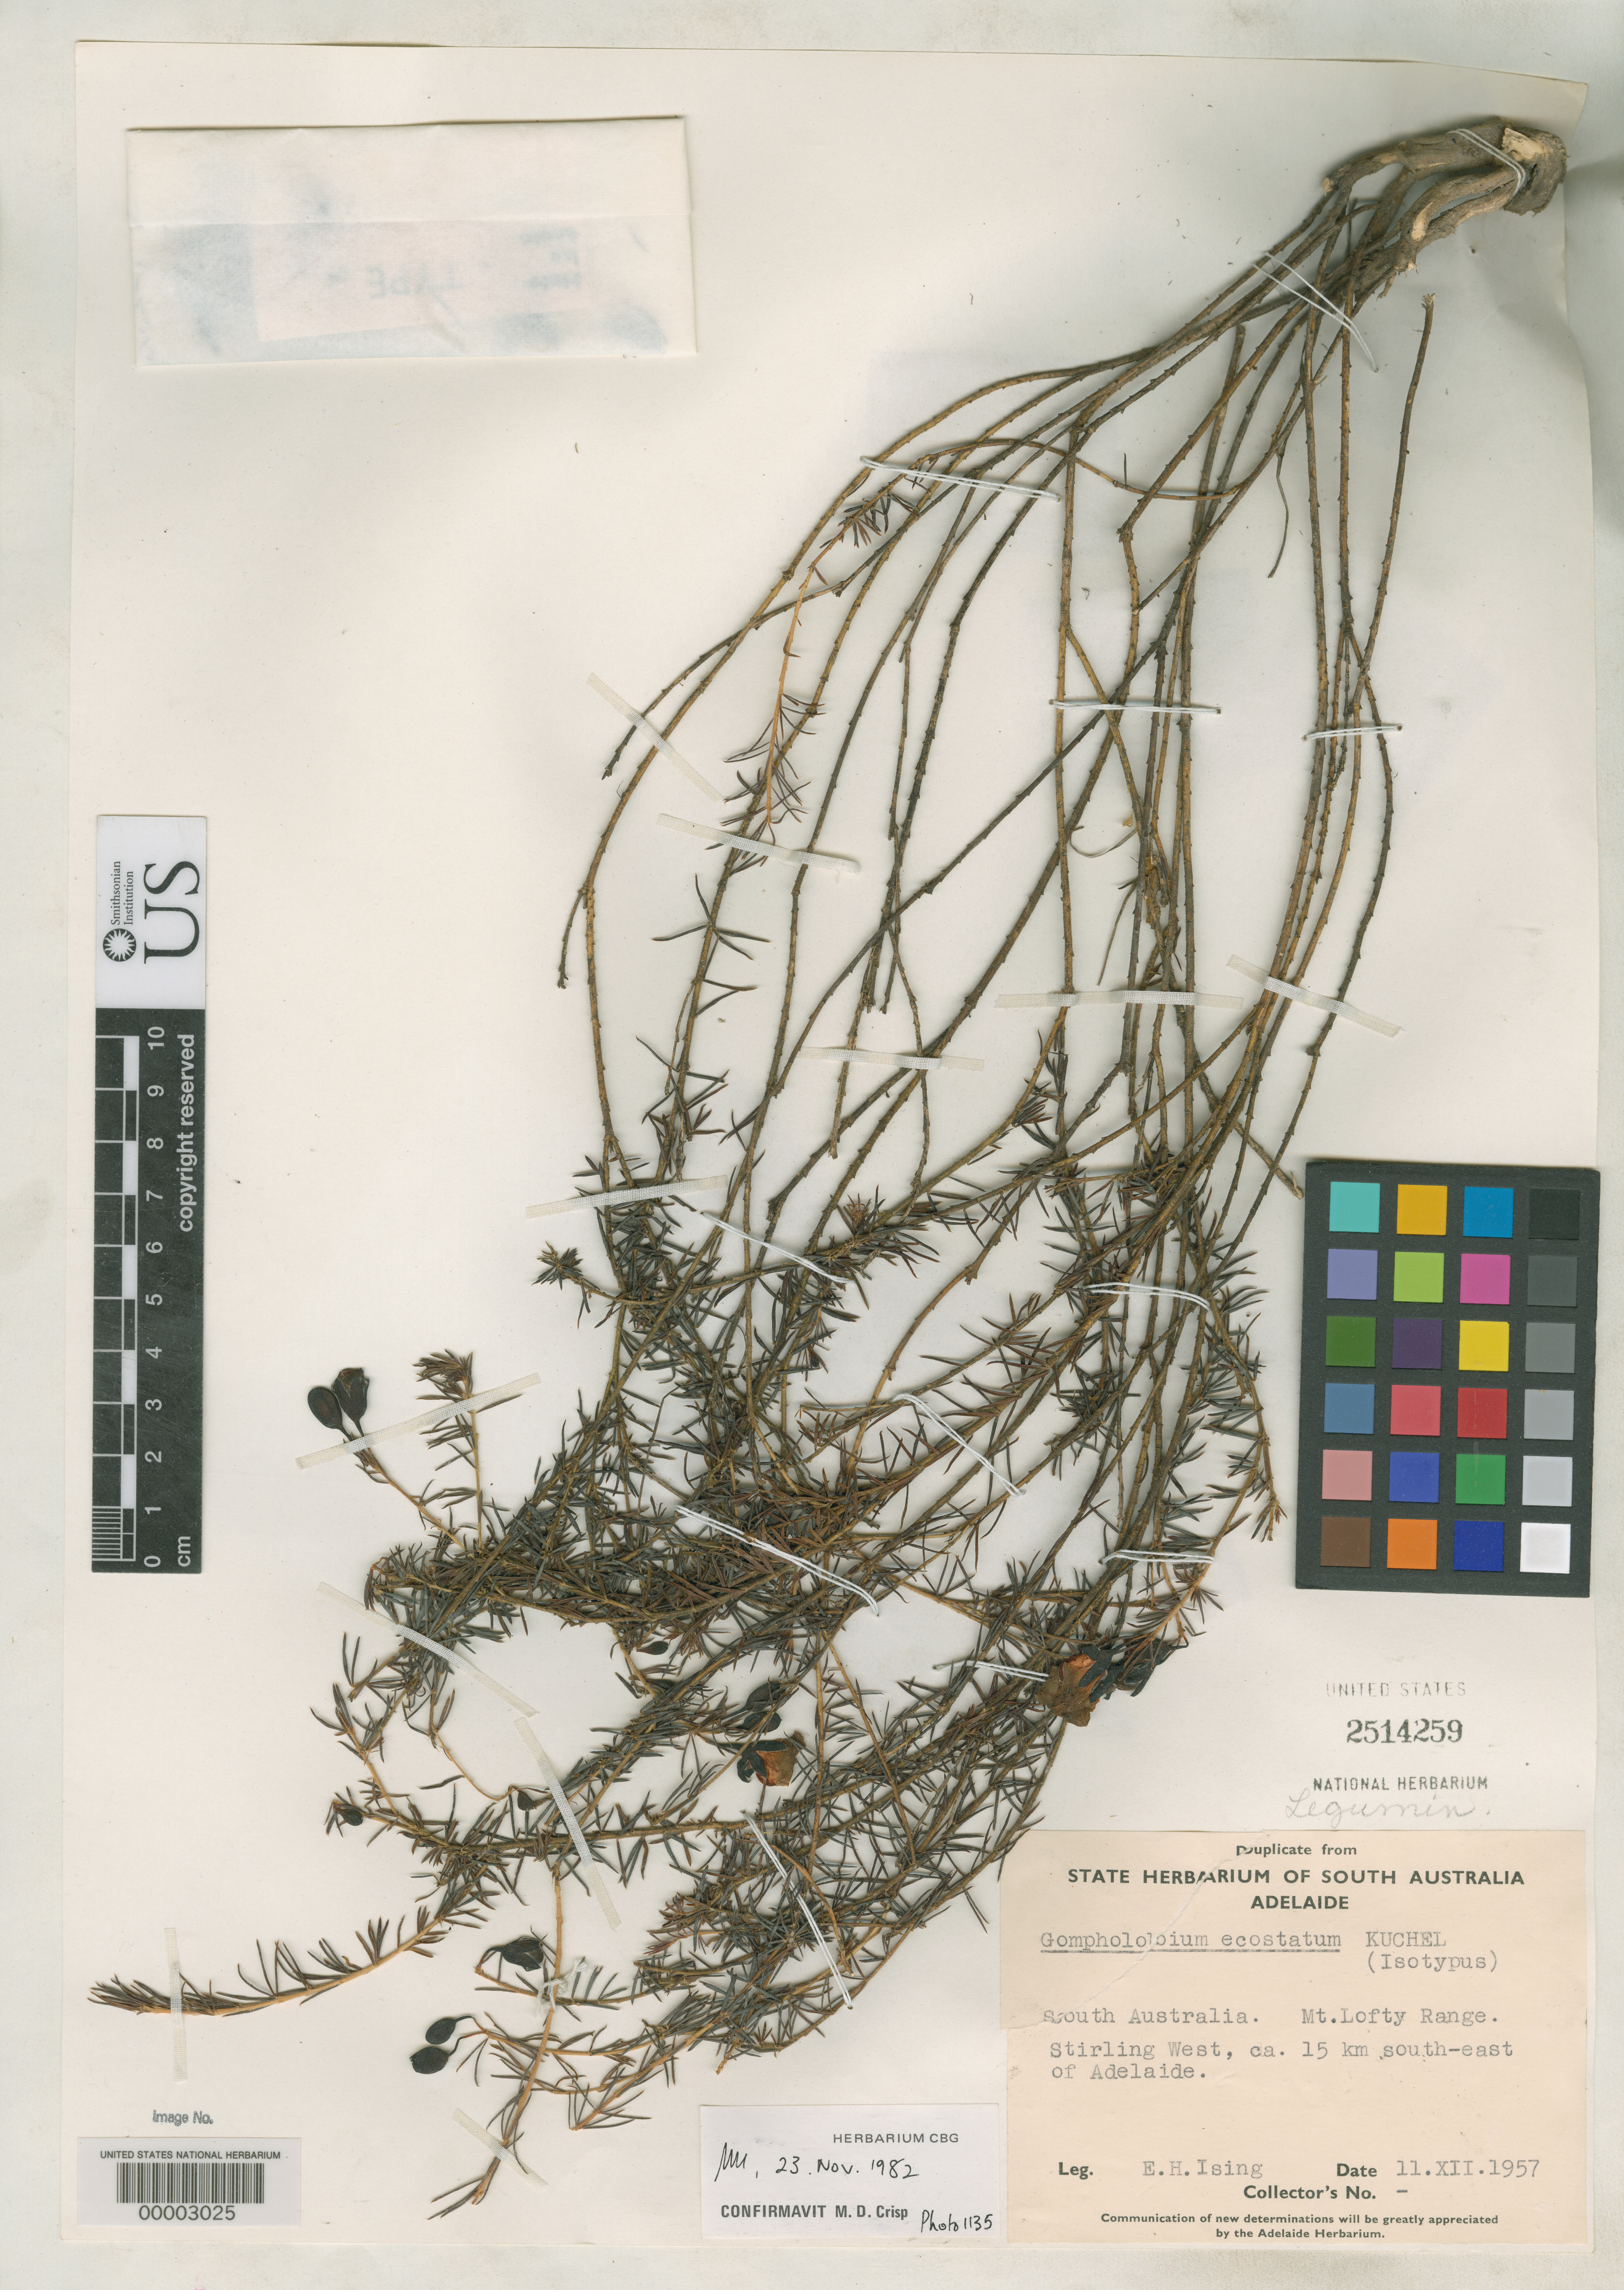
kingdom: Plantae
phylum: Tracheophyta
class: Magnoliopsida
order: Fabales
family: Fabaceae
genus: Gompholobium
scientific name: Gompholobium ecostatum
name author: Kuchel in H. Eichler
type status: Isotype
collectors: E. Ising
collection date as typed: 11 Dec 1957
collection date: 1957-12-11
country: Australia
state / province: South Australia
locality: Mt. Lofty Range, Stirling West, southeast of Adelaide.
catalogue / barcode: US 2514259